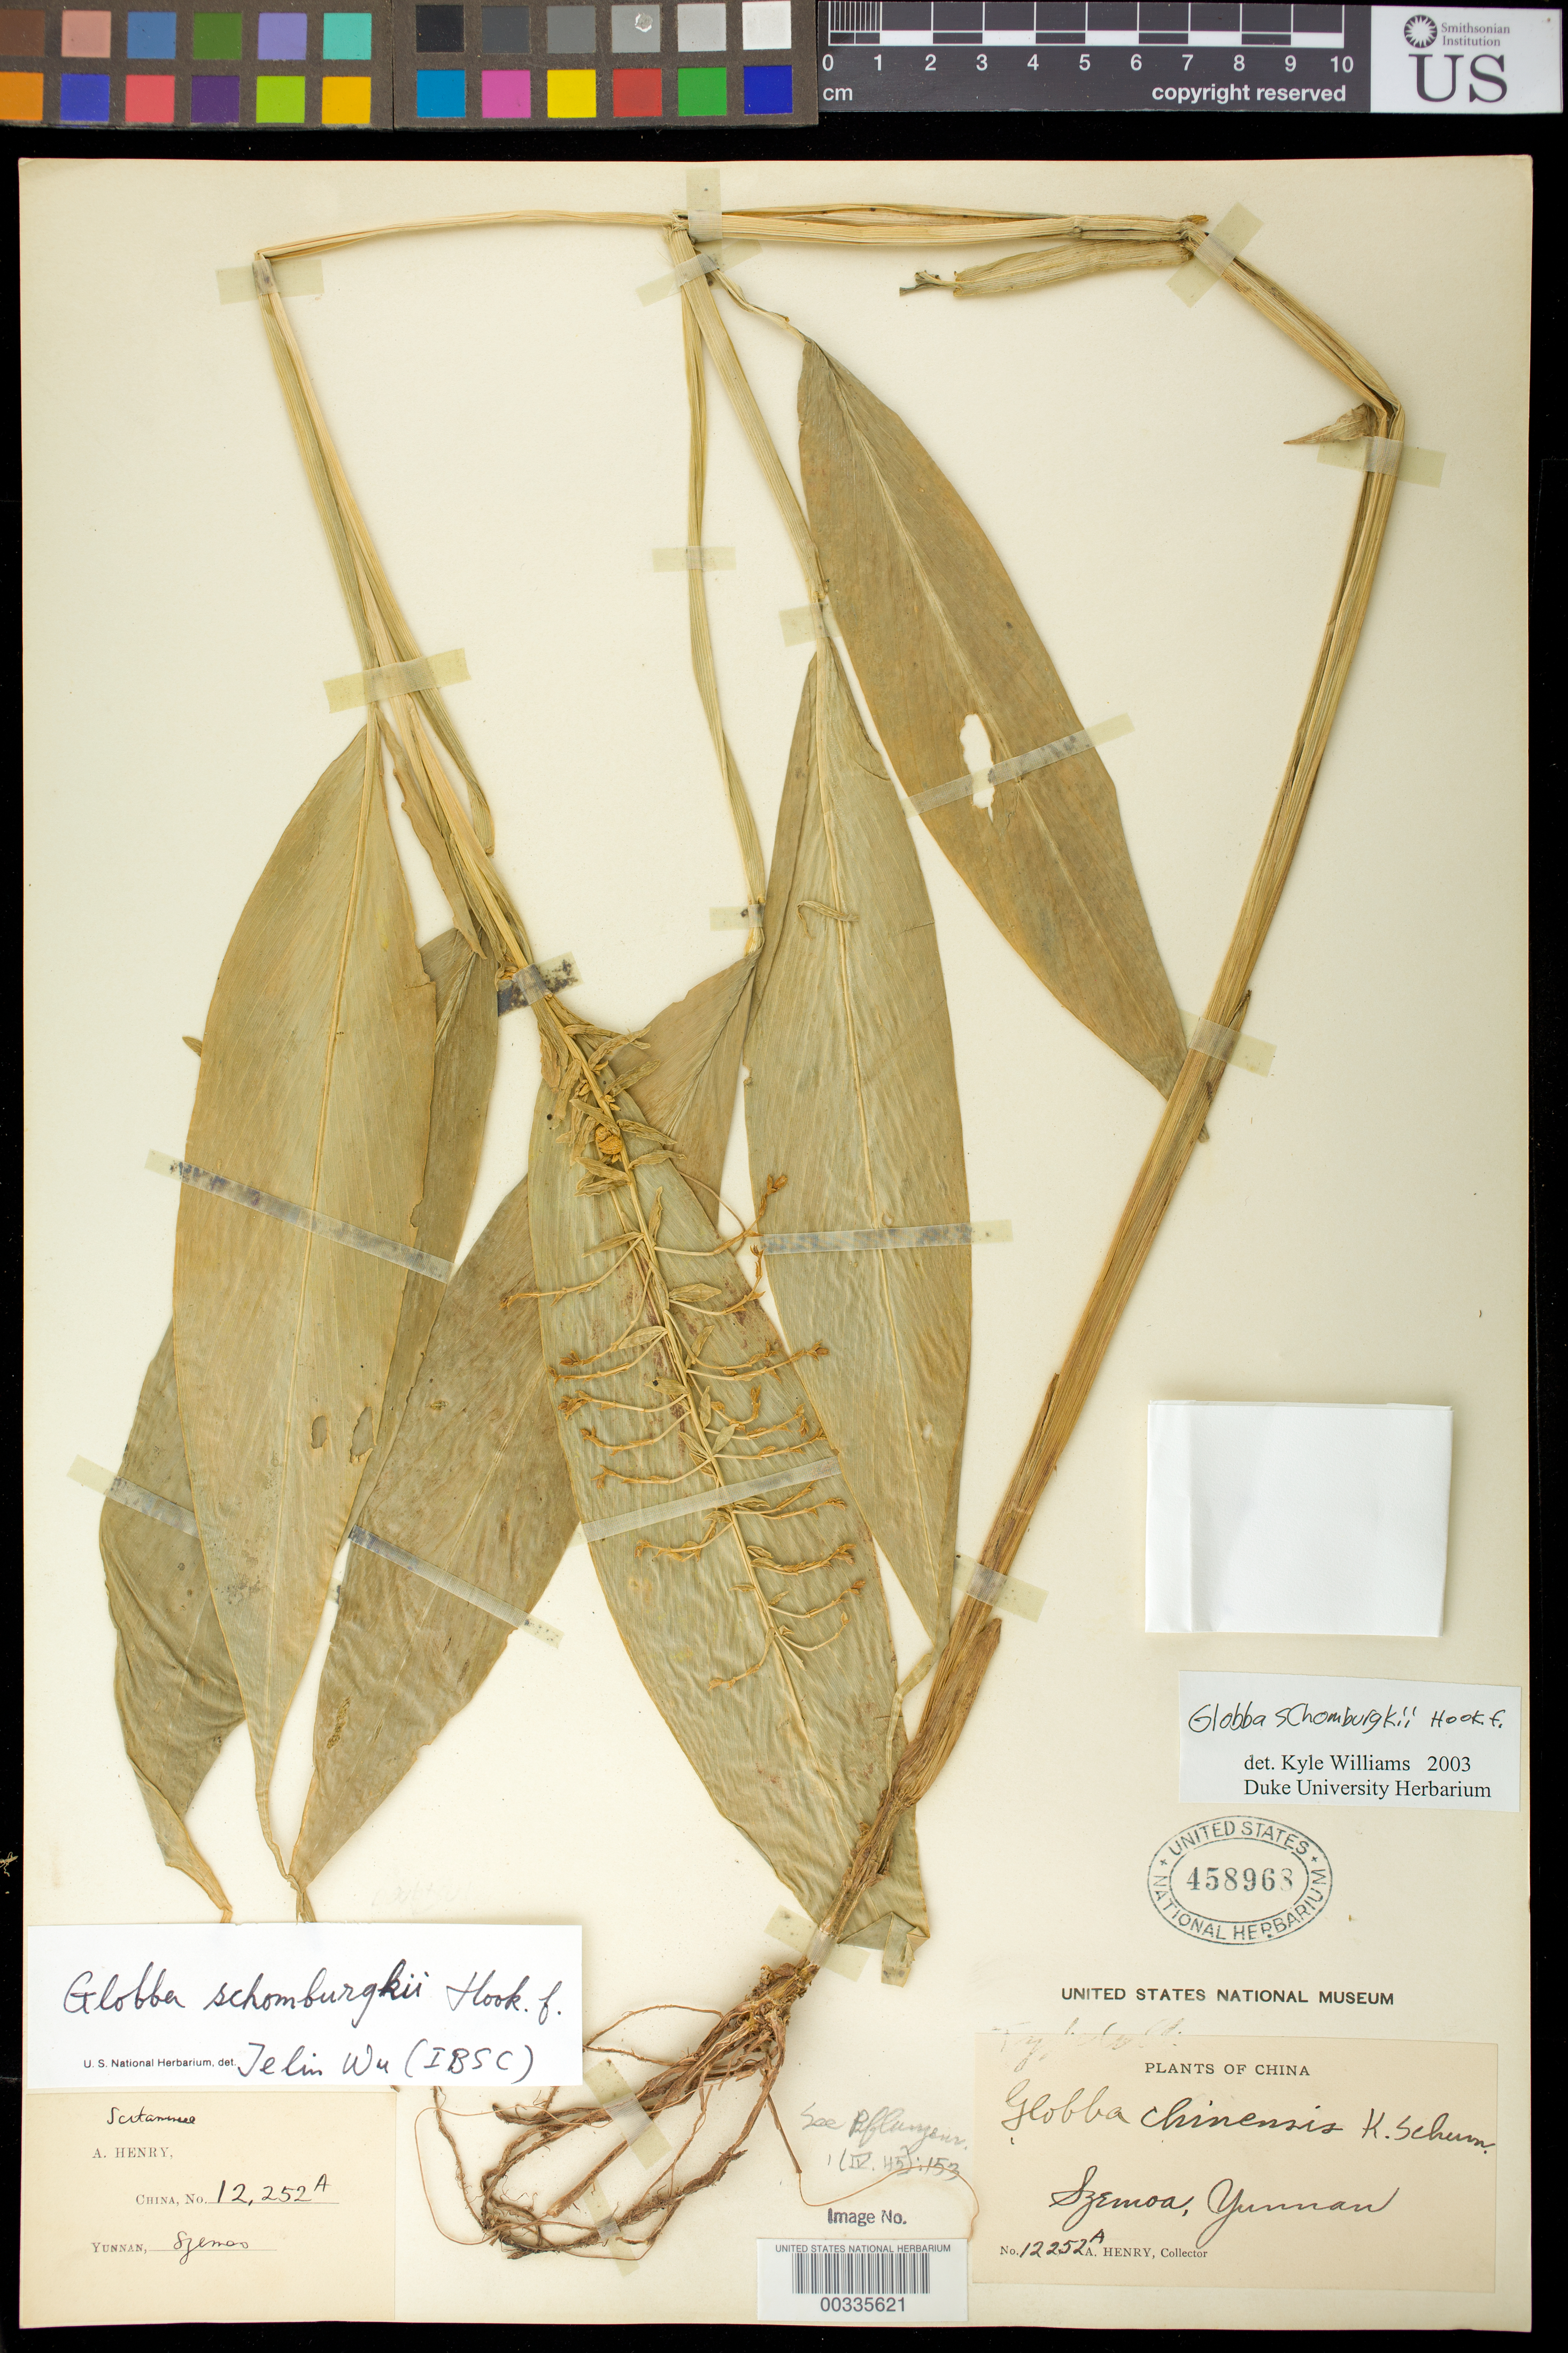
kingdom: Plantae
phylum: Tracheophyta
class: Liliopsida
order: Zingiberales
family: Zingiberaceae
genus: Globba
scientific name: Globba schomburgkii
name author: Hook. f.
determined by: Wu, Te-Ling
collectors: A. Henry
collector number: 12252 A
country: China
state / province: Yunnan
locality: Szemoa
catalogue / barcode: US 458968